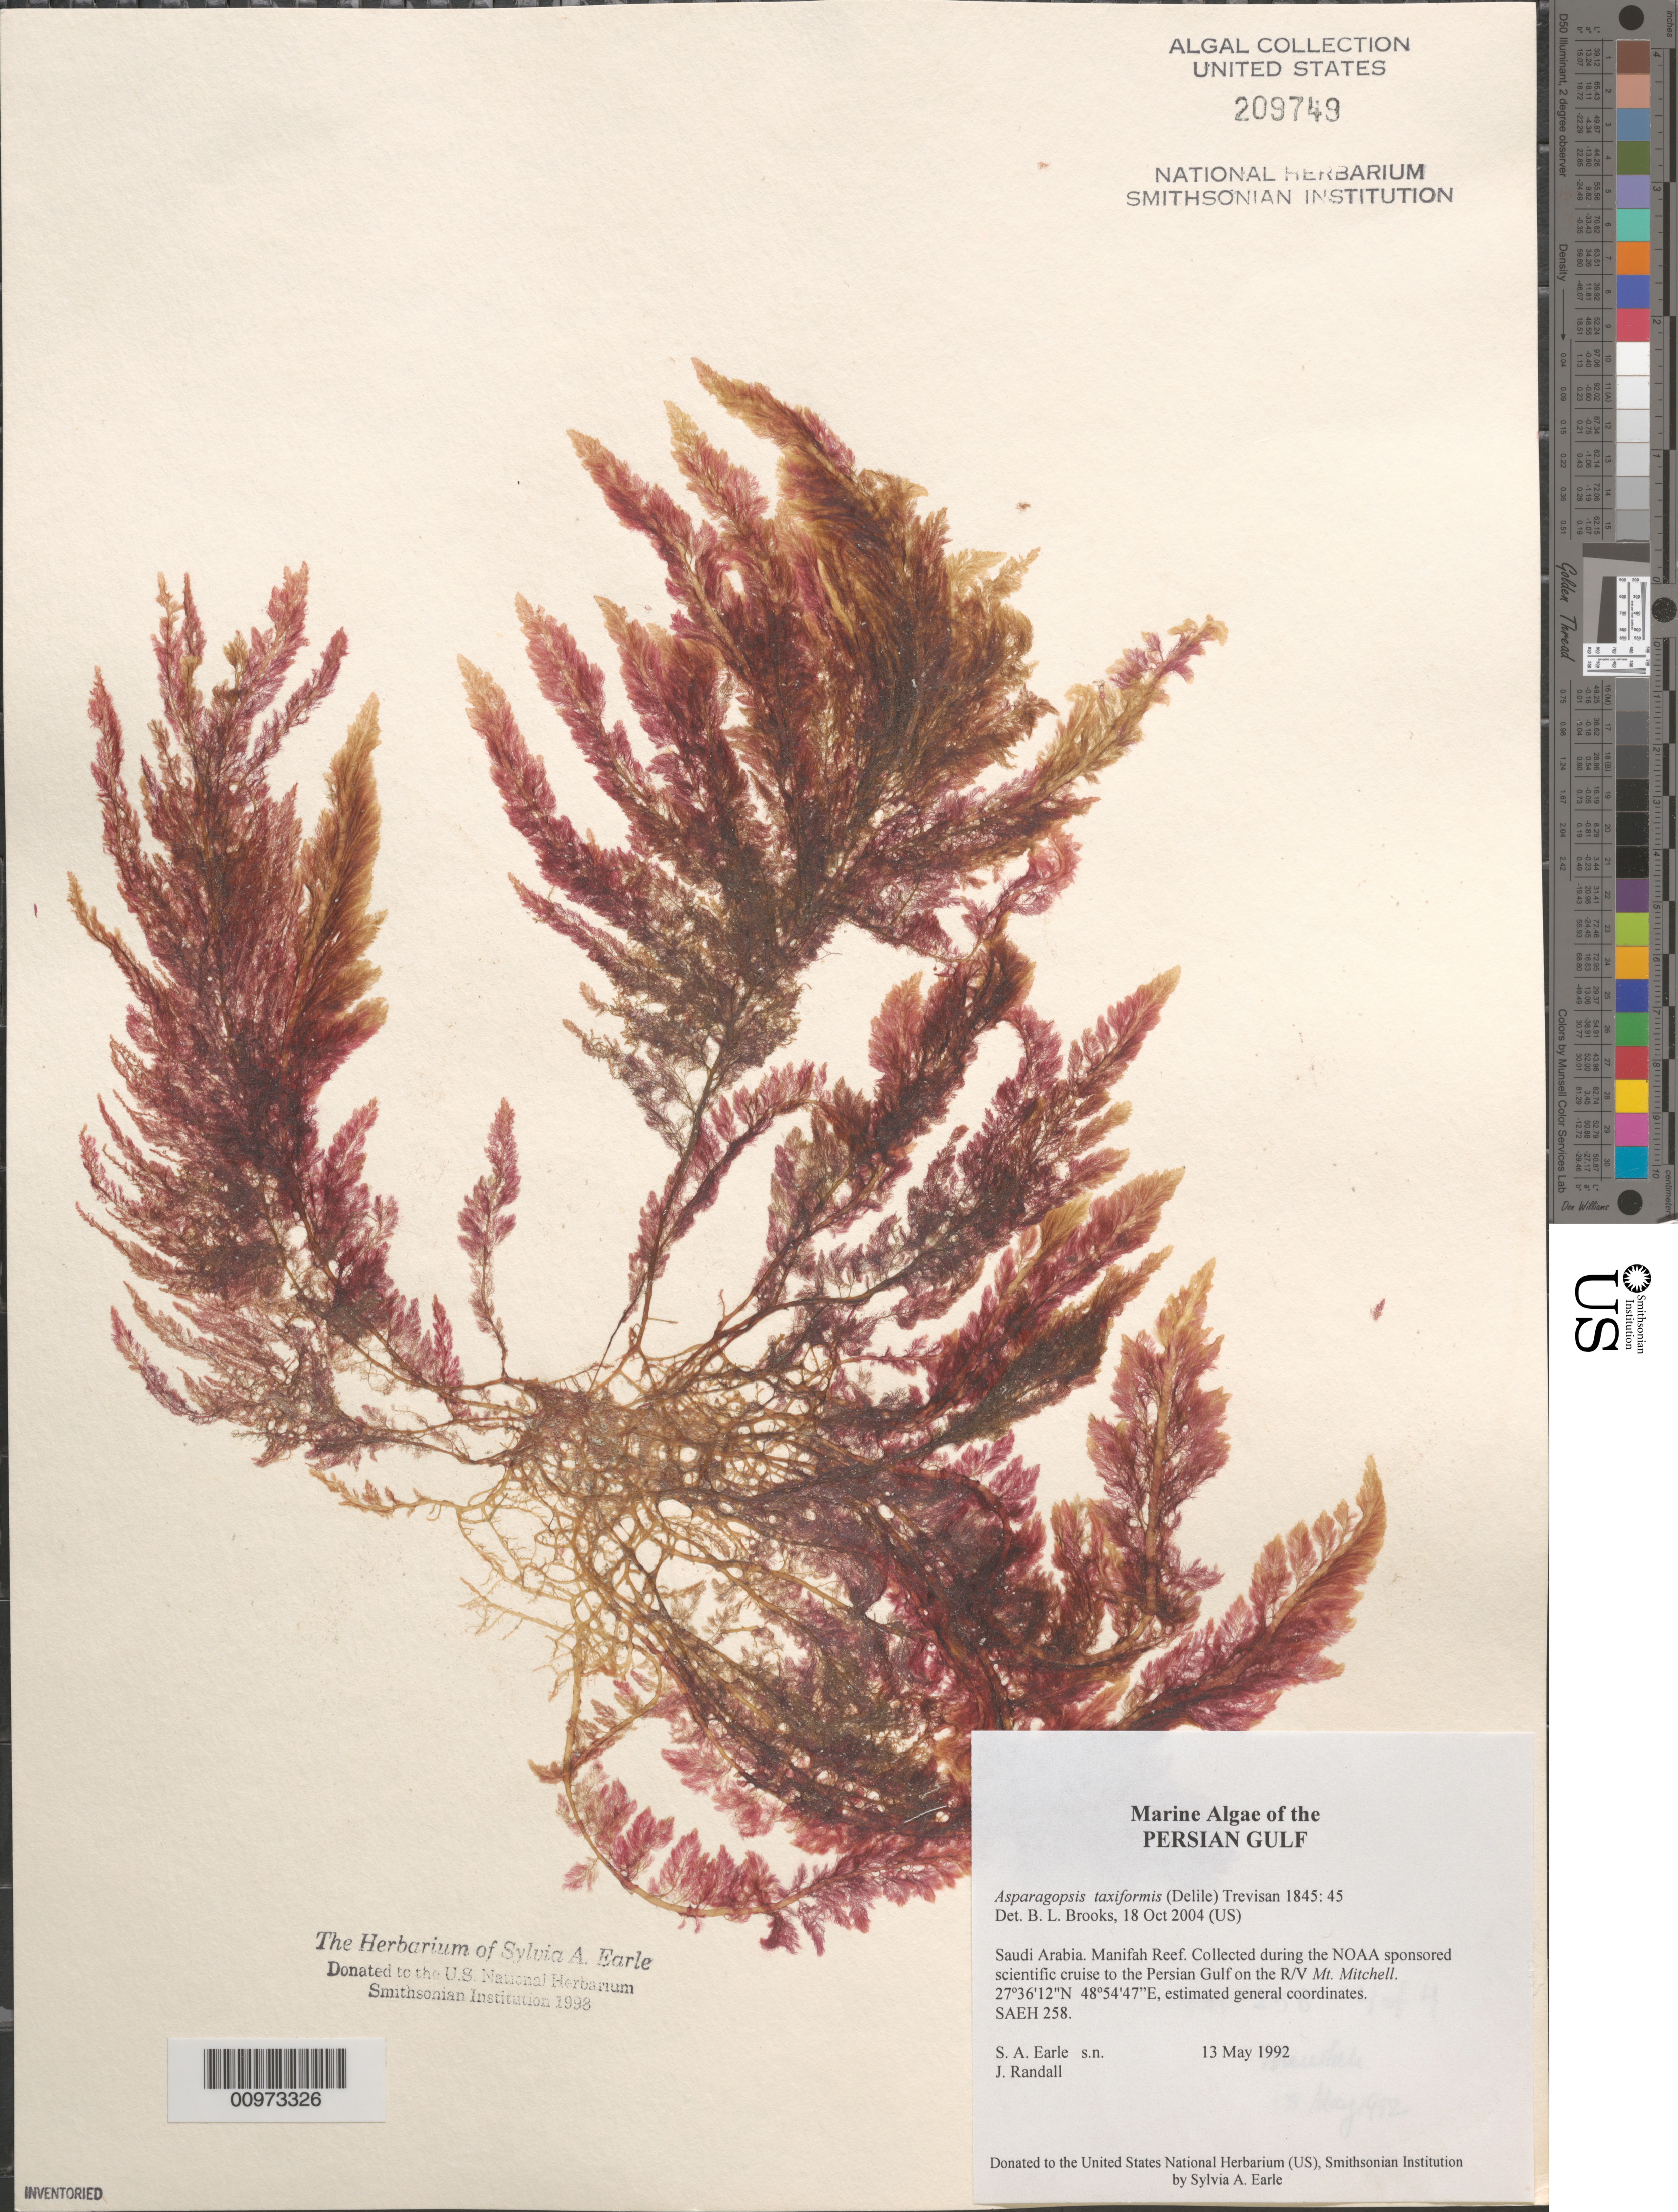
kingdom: Plantae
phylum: Rhodophyta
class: Florideophyceae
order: Bonnemaisoniales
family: Bonnemaisoniaceae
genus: Asparagopsis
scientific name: Asparagopsis taxiformis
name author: (Delile) Trevis.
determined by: Brooks, B. L., (BOT), Smithsonian Institution - National Museum of Natural History (UNITED STATES)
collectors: S. A. Earle & J. Randall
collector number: SAEH 258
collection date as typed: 13 May 1992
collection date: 1992-05-13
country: Saudi Arabia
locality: Manifah Reef, Persian Gulf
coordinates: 27 36'12"N, 48 54'47"E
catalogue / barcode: US 209749